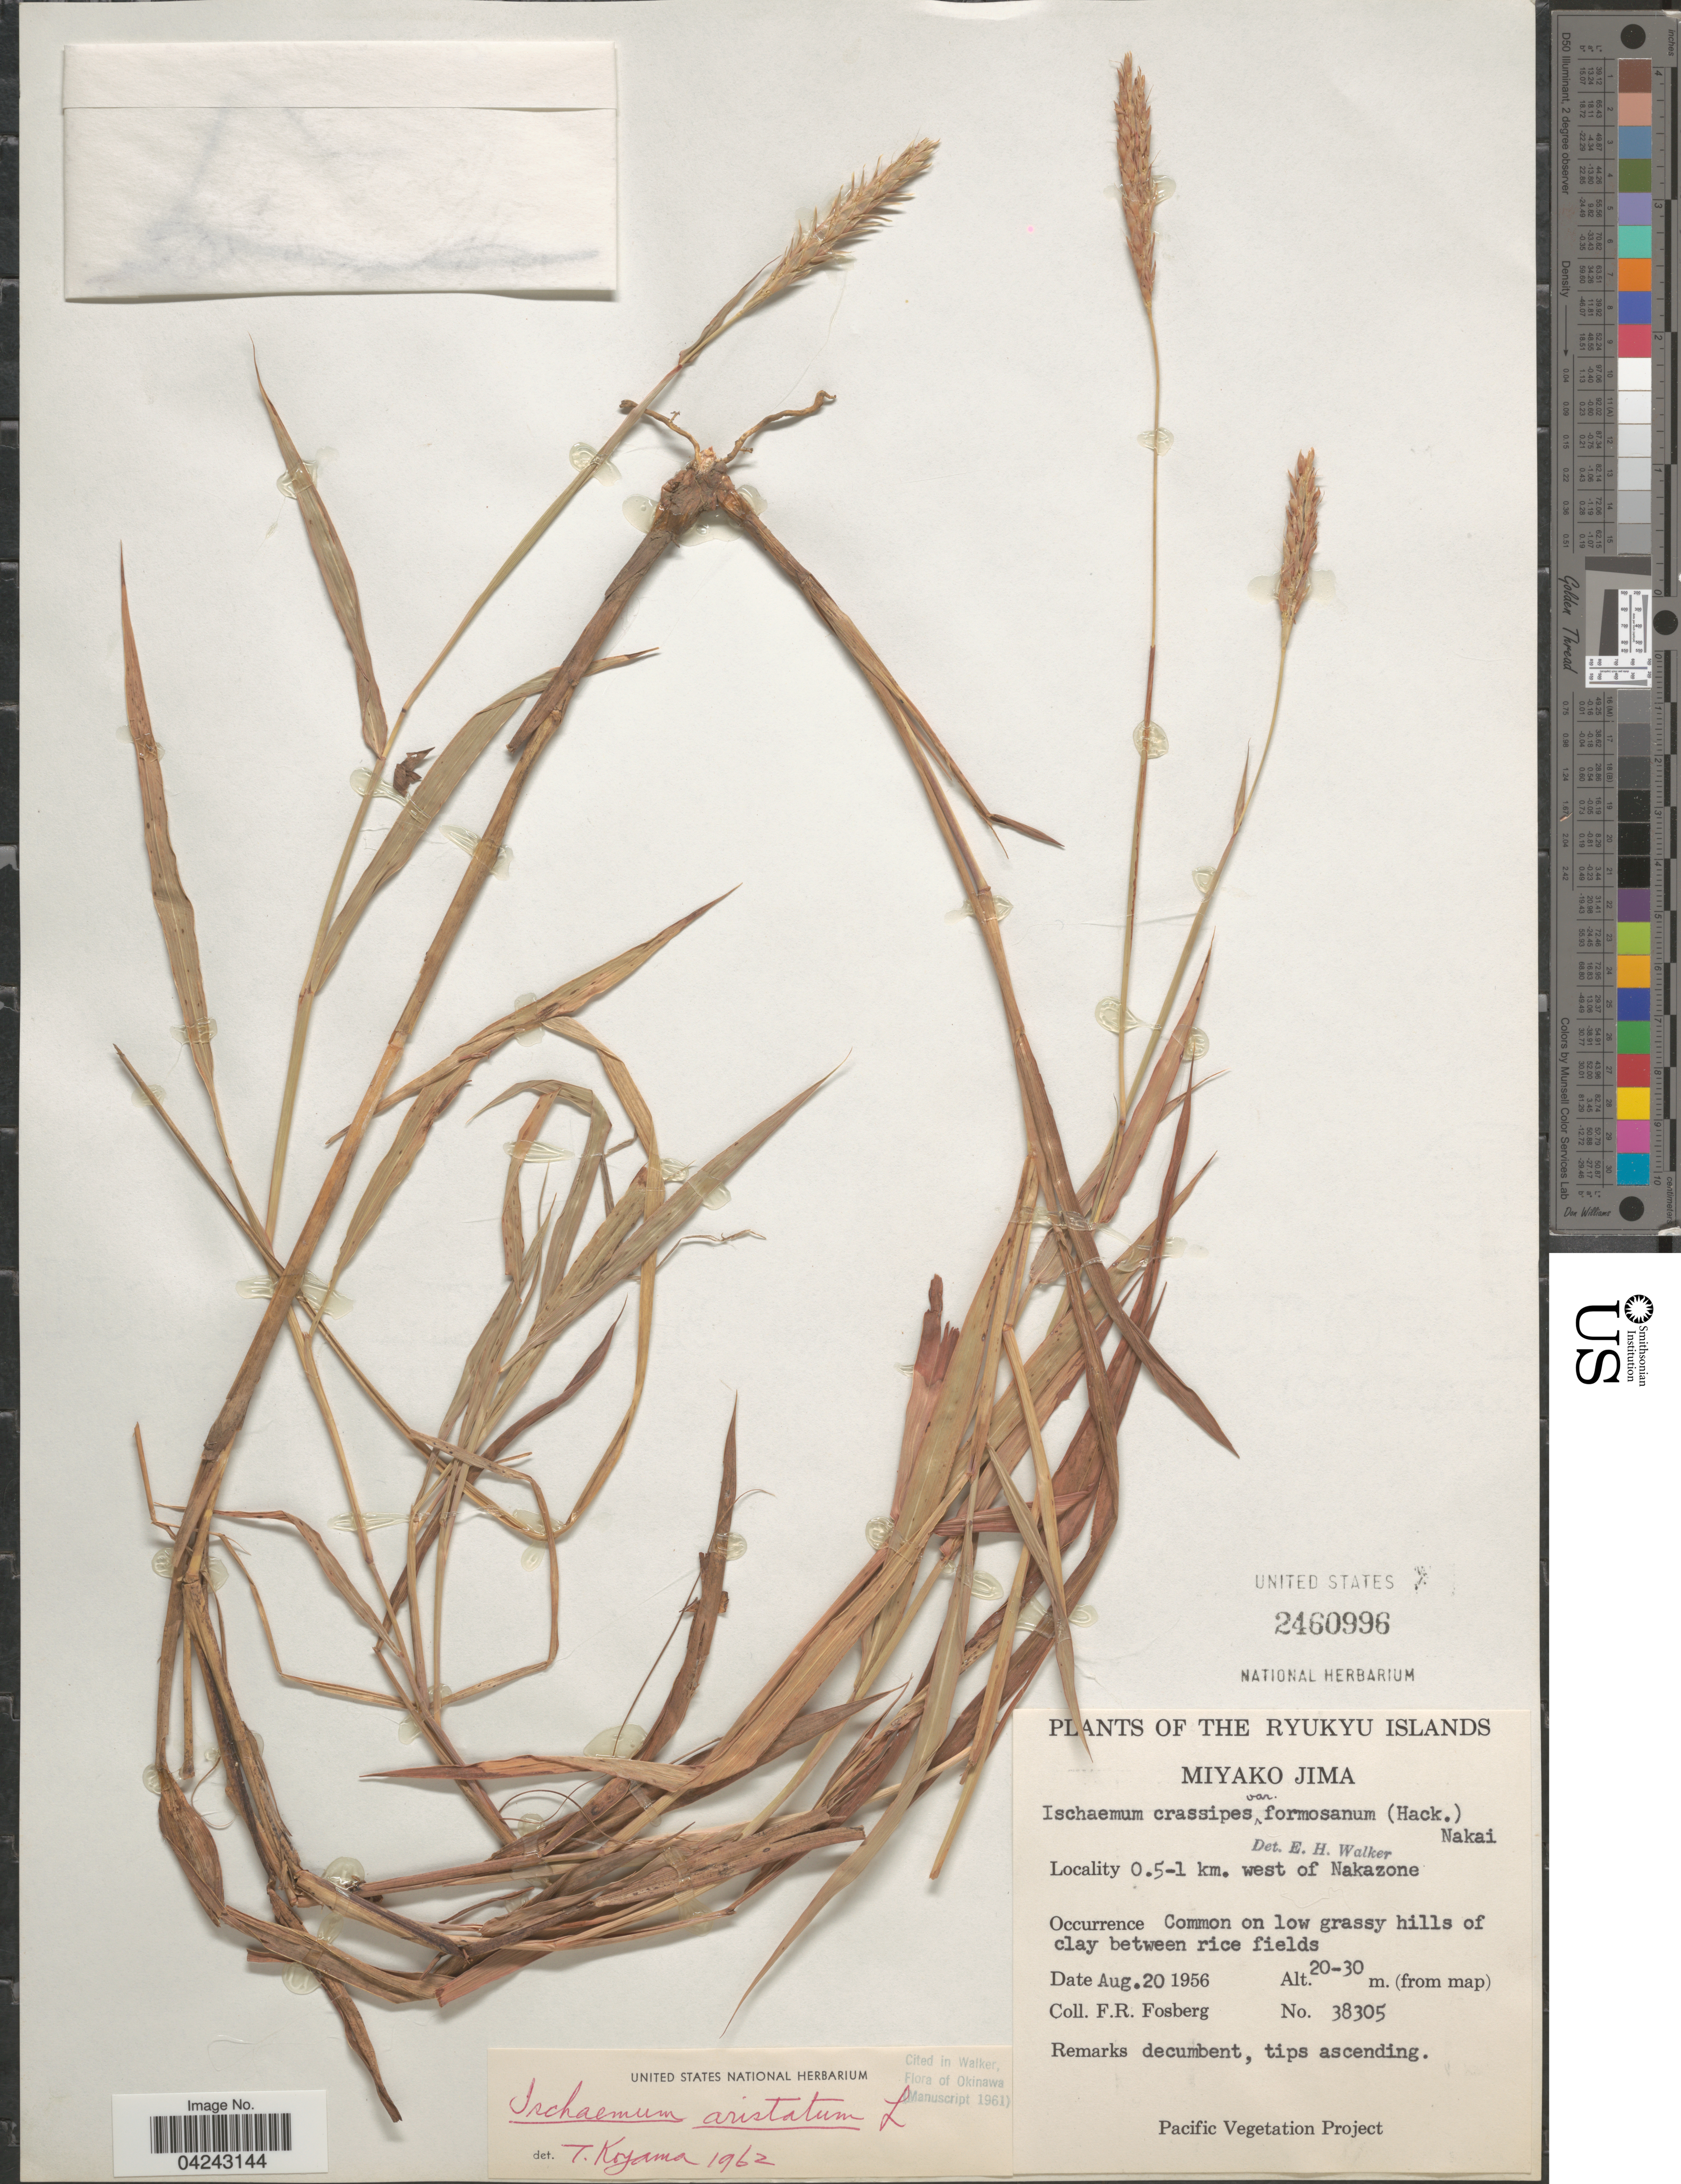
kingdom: Plantae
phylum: Tracheophyta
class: Liliopsida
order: Poales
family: Poaceae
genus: Ischaemum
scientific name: Ischaemum aristatum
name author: L.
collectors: F. R. Fosberg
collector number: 38305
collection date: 1956-08-20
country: Japan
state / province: Okinawa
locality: The Ryukyu Islands. Miyako Jima. 0.5-1 km. west of Nakazone.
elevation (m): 20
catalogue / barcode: US 2460996